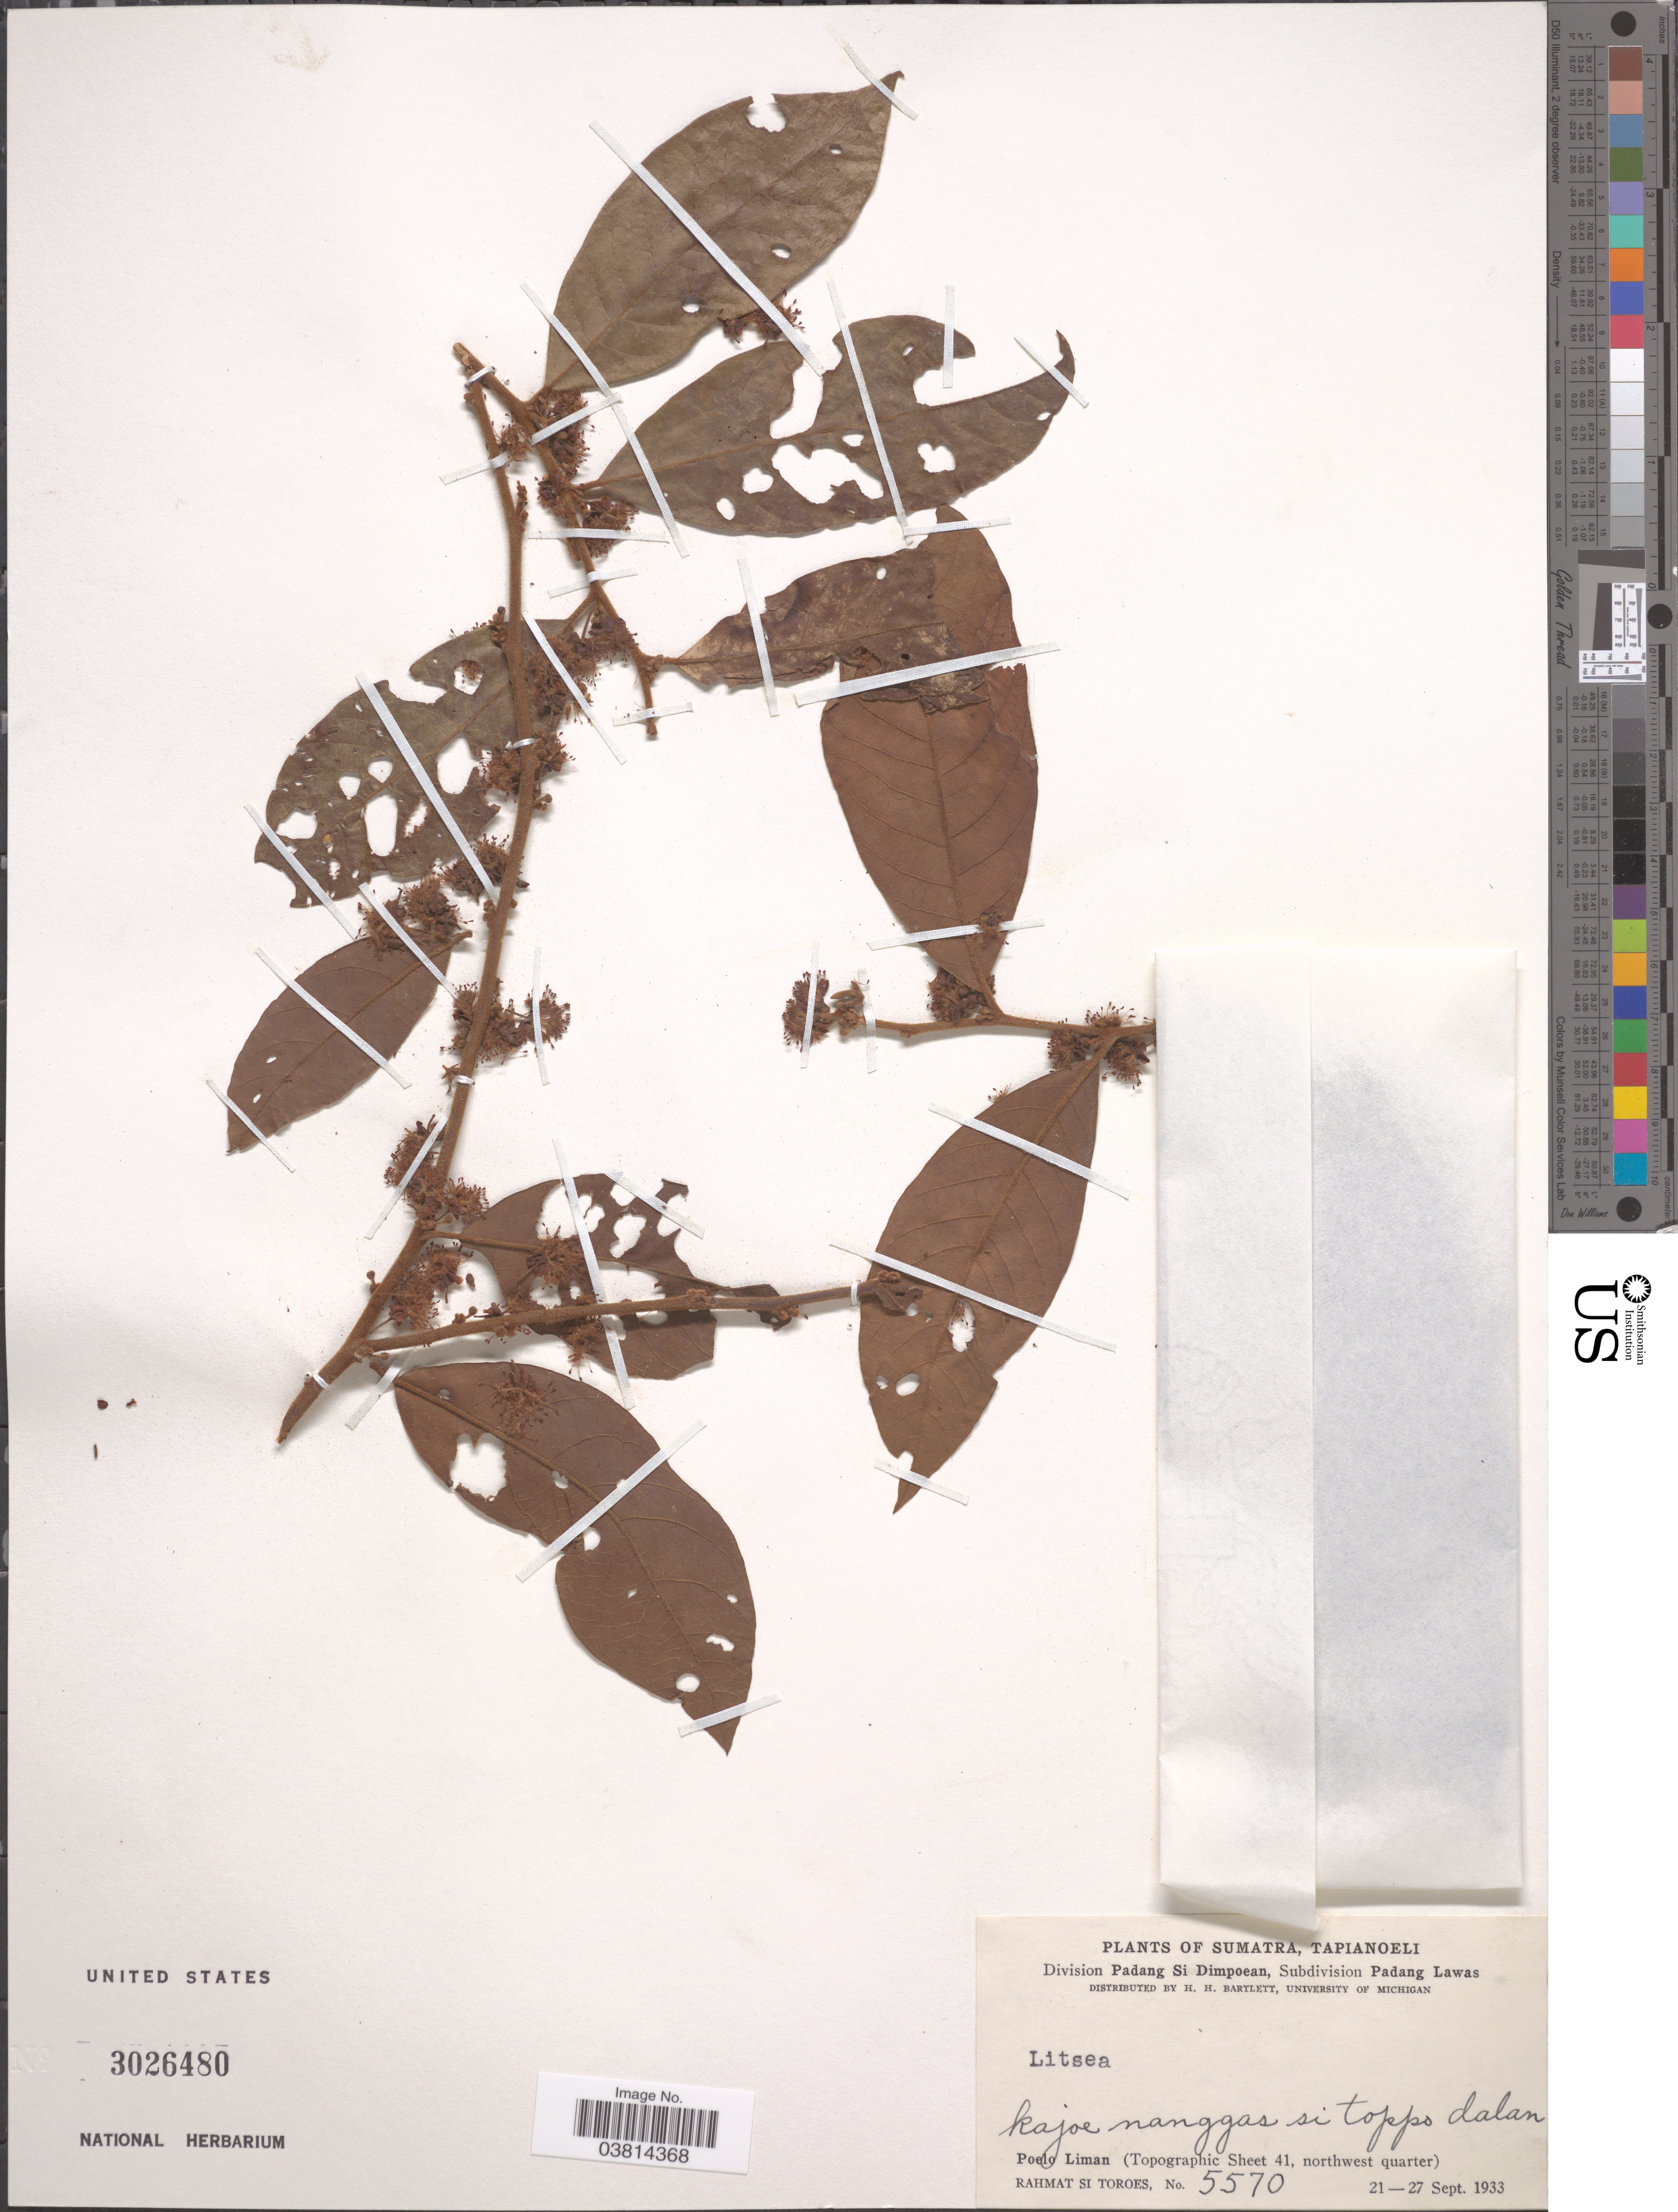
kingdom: Plantae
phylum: Tracheophyta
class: Magnoliopsida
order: Laurales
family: Lauraceae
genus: Litsea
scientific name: Litsea sp.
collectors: Rahmat Si Boeea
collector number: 5570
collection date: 1933-09-21/1933-09-27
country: Indonesia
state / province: Sumatra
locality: Tapianoeli. Division Padang Si Dimpoean, Subdivision Padang Lawas. Poelo Liman (Topographic Sheet 41, northwest quarter).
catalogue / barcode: US 3026480